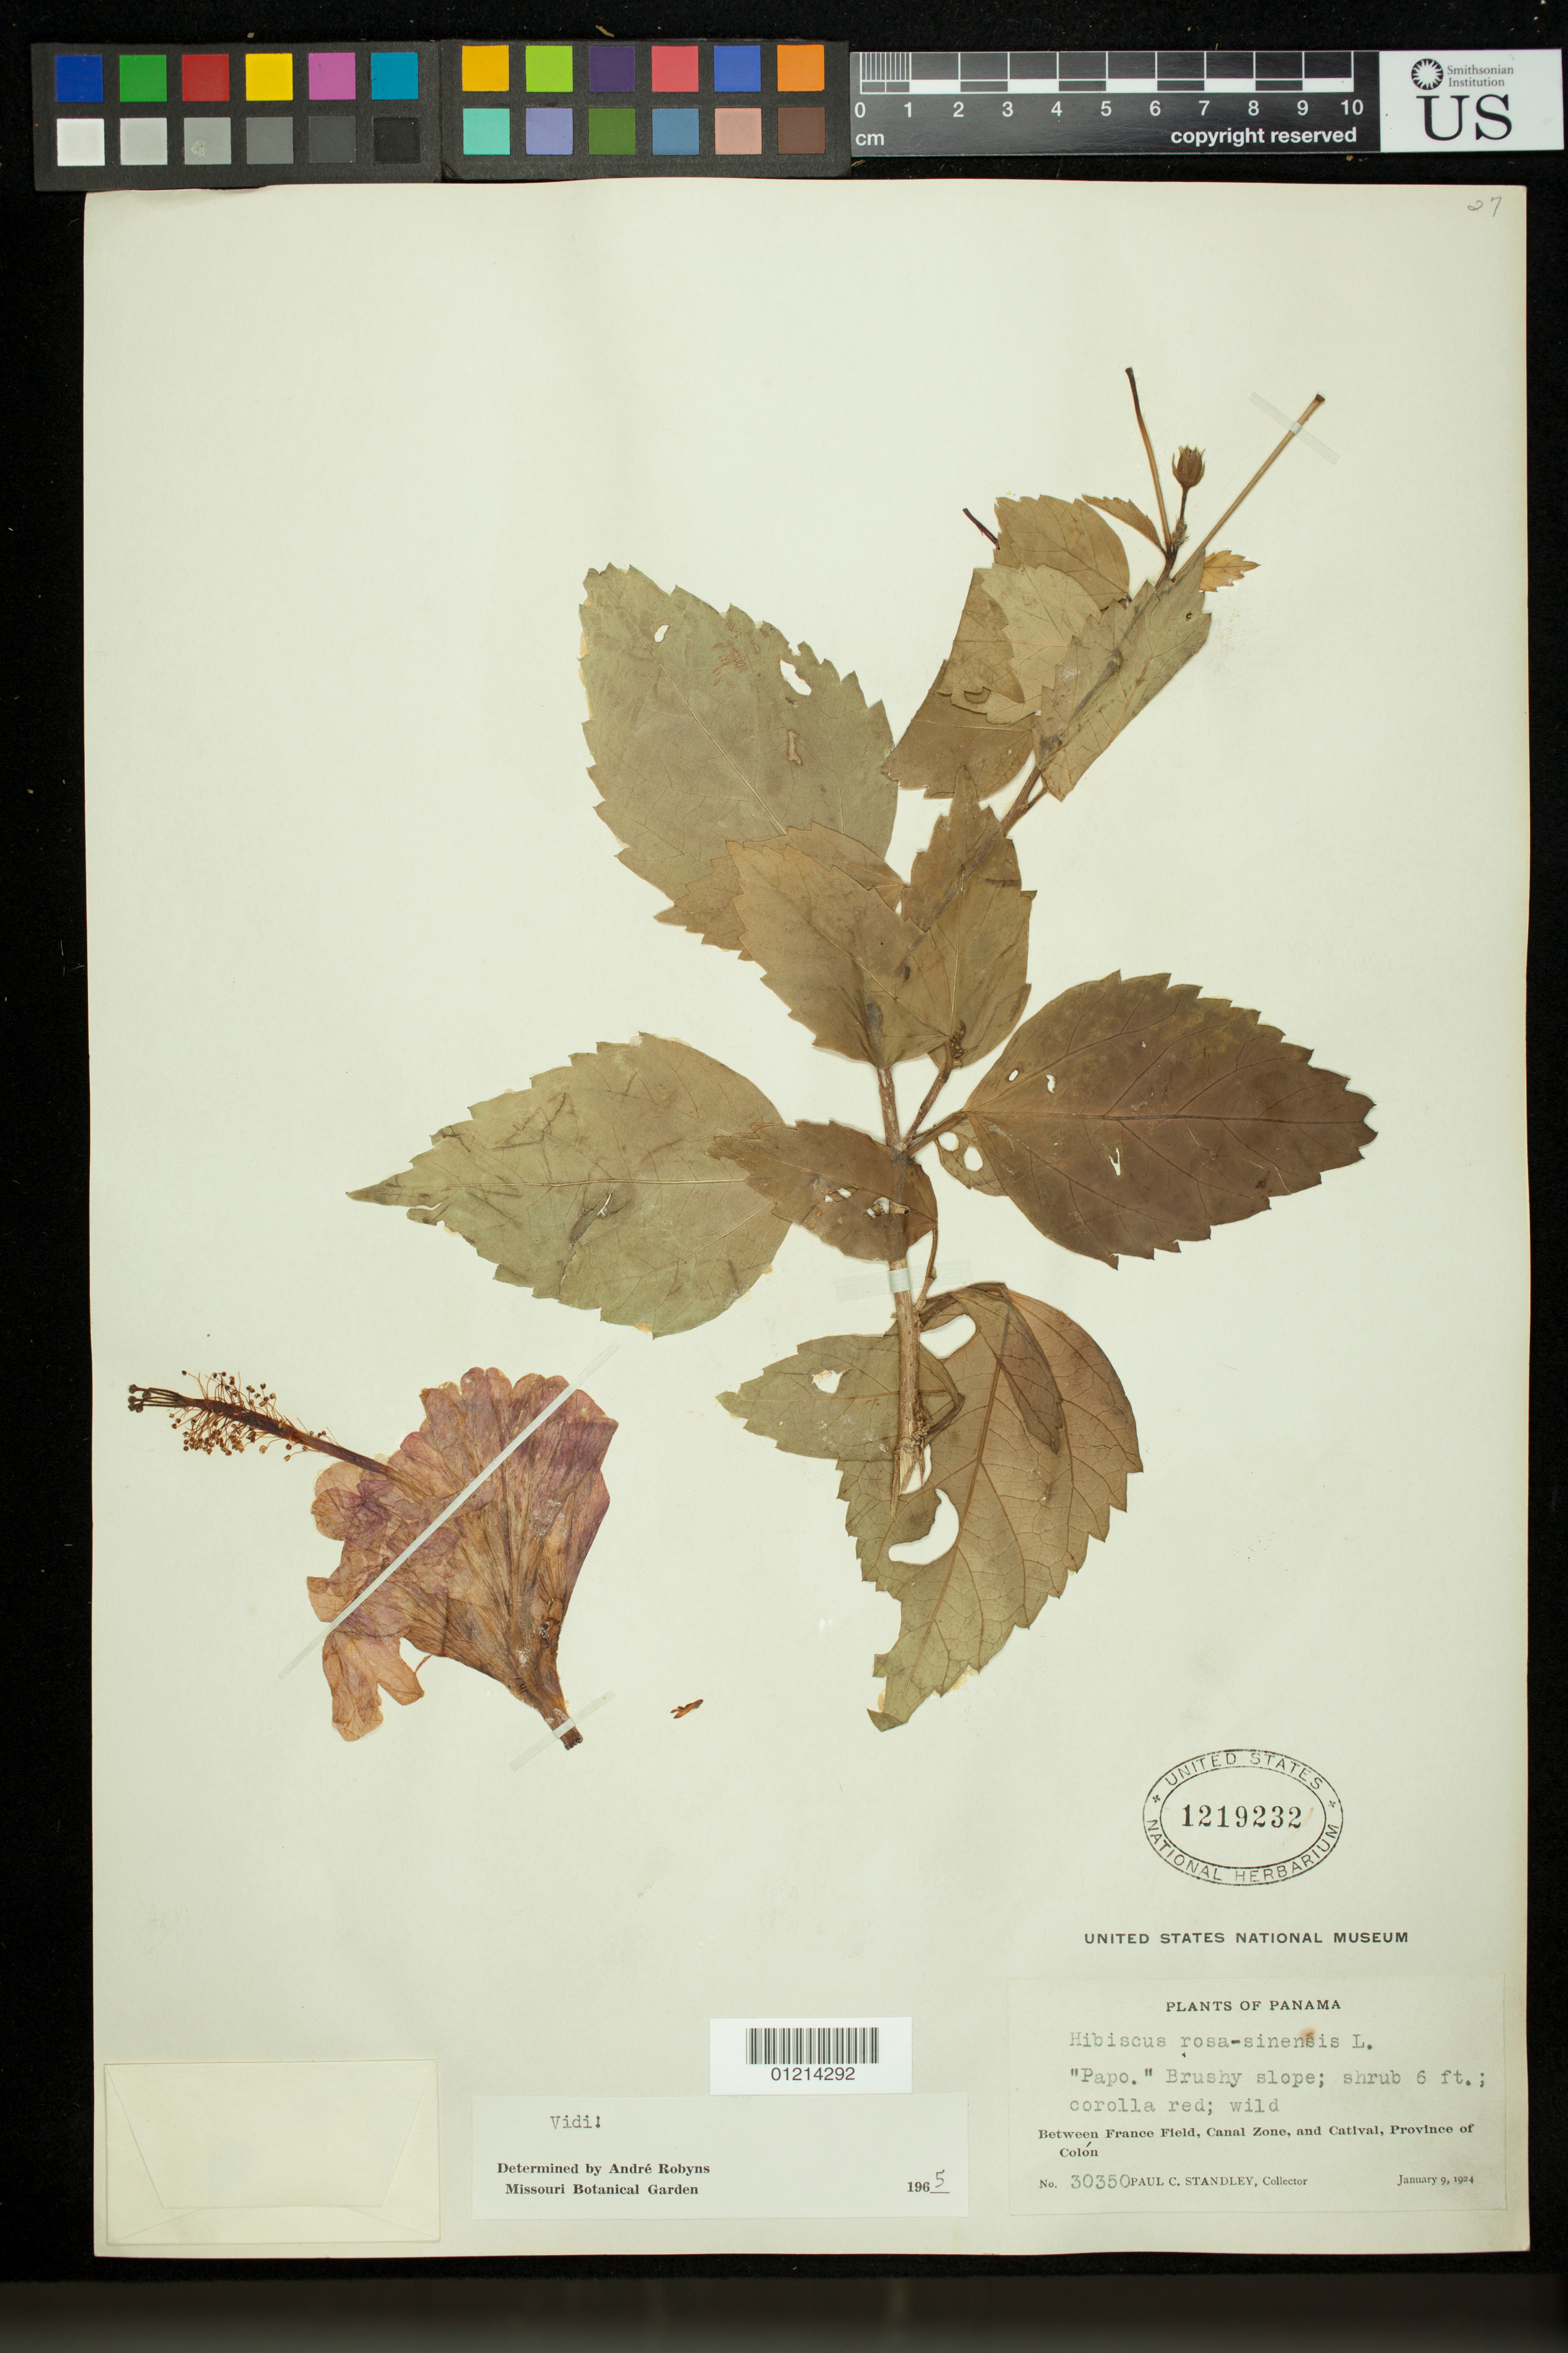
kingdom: Plantae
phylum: Tracheophyta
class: Magnoliopsida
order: Malvales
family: Malvaceae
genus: Hibiscus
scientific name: Hibiscus rosa-sinensis var. rosa-sinensis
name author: L.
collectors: P. C. Standley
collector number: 30350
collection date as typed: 1/9/1924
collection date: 1924-01-09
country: Panama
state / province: Colón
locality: Between France Field, Canal Zone and Catavai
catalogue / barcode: US 1219232